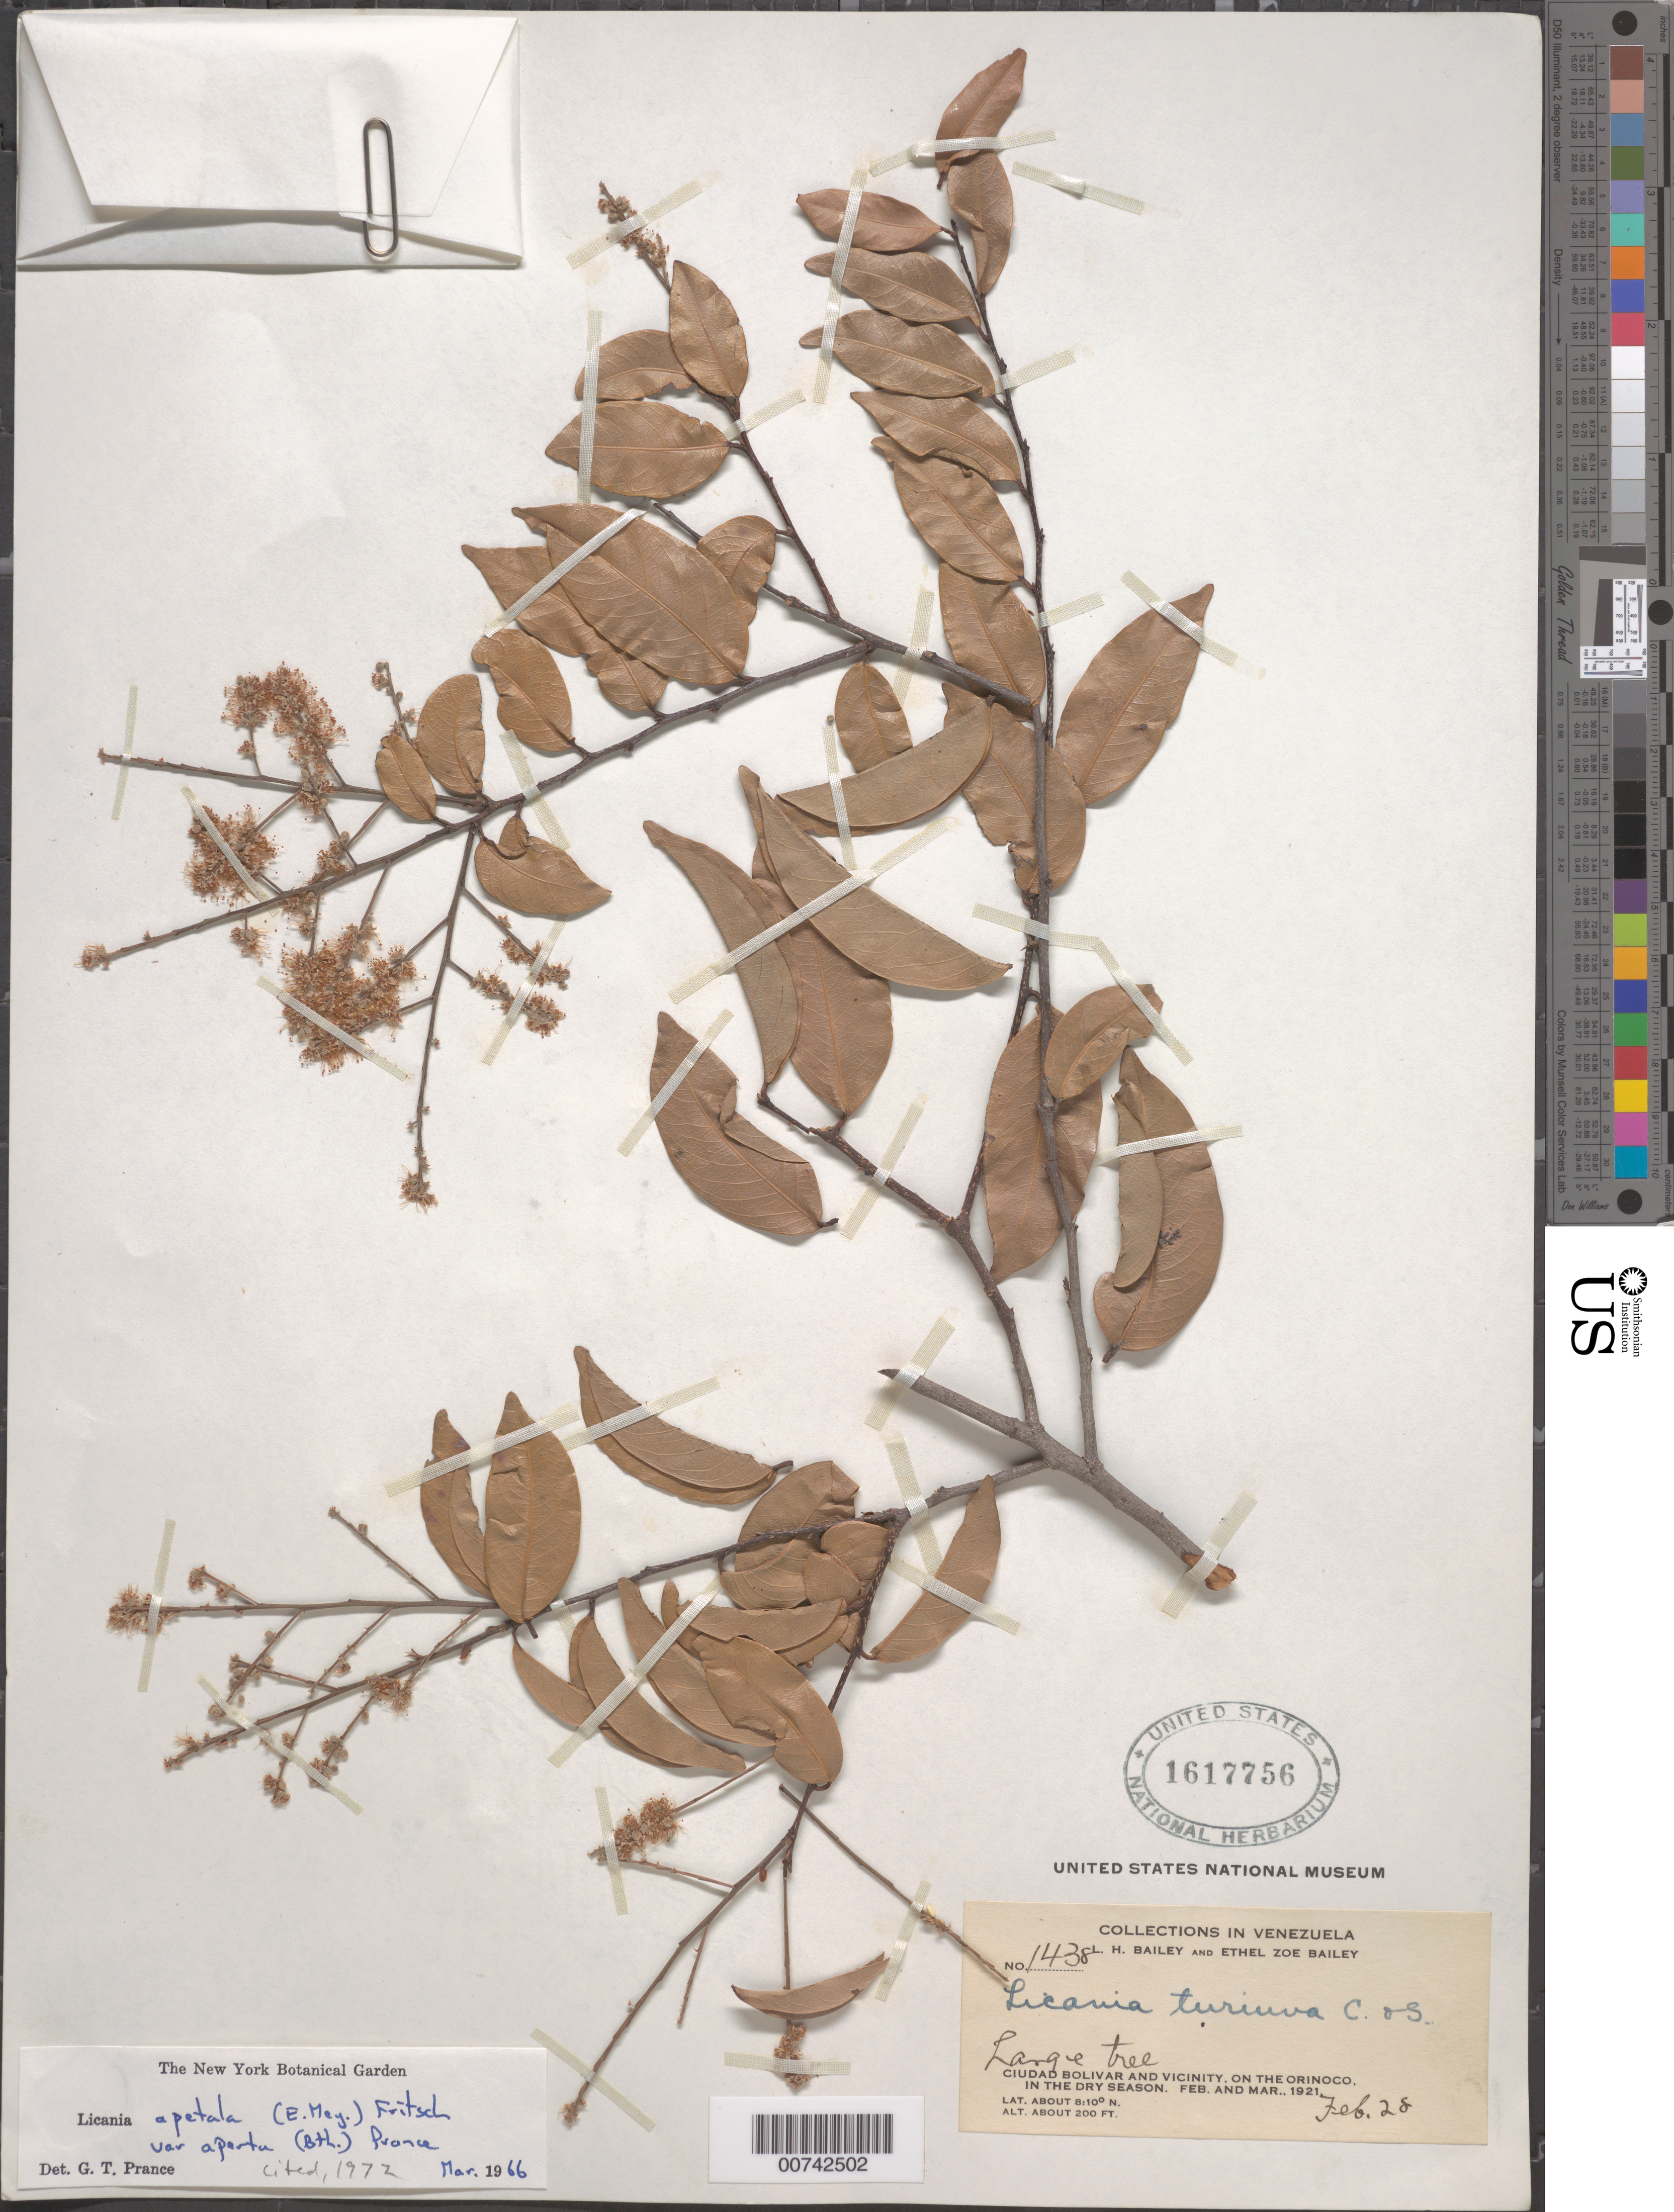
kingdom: Plantae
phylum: Tracheophyta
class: Magnoliopsida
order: Malpighiales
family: Chrysobalanaceae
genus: Leptobalanus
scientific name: Leptobalanus apetalus var. apertus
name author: (Benth.) Sothers & Prance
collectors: L. H. Bailey & E. Z. Bailey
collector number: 1438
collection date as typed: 28-Feb-21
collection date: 1921-02-28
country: Venezuela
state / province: Bolívar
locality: Ciudad Bolívar and vicinity, Orinoco R.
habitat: Dry season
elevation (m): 61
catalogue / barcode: US 1617756